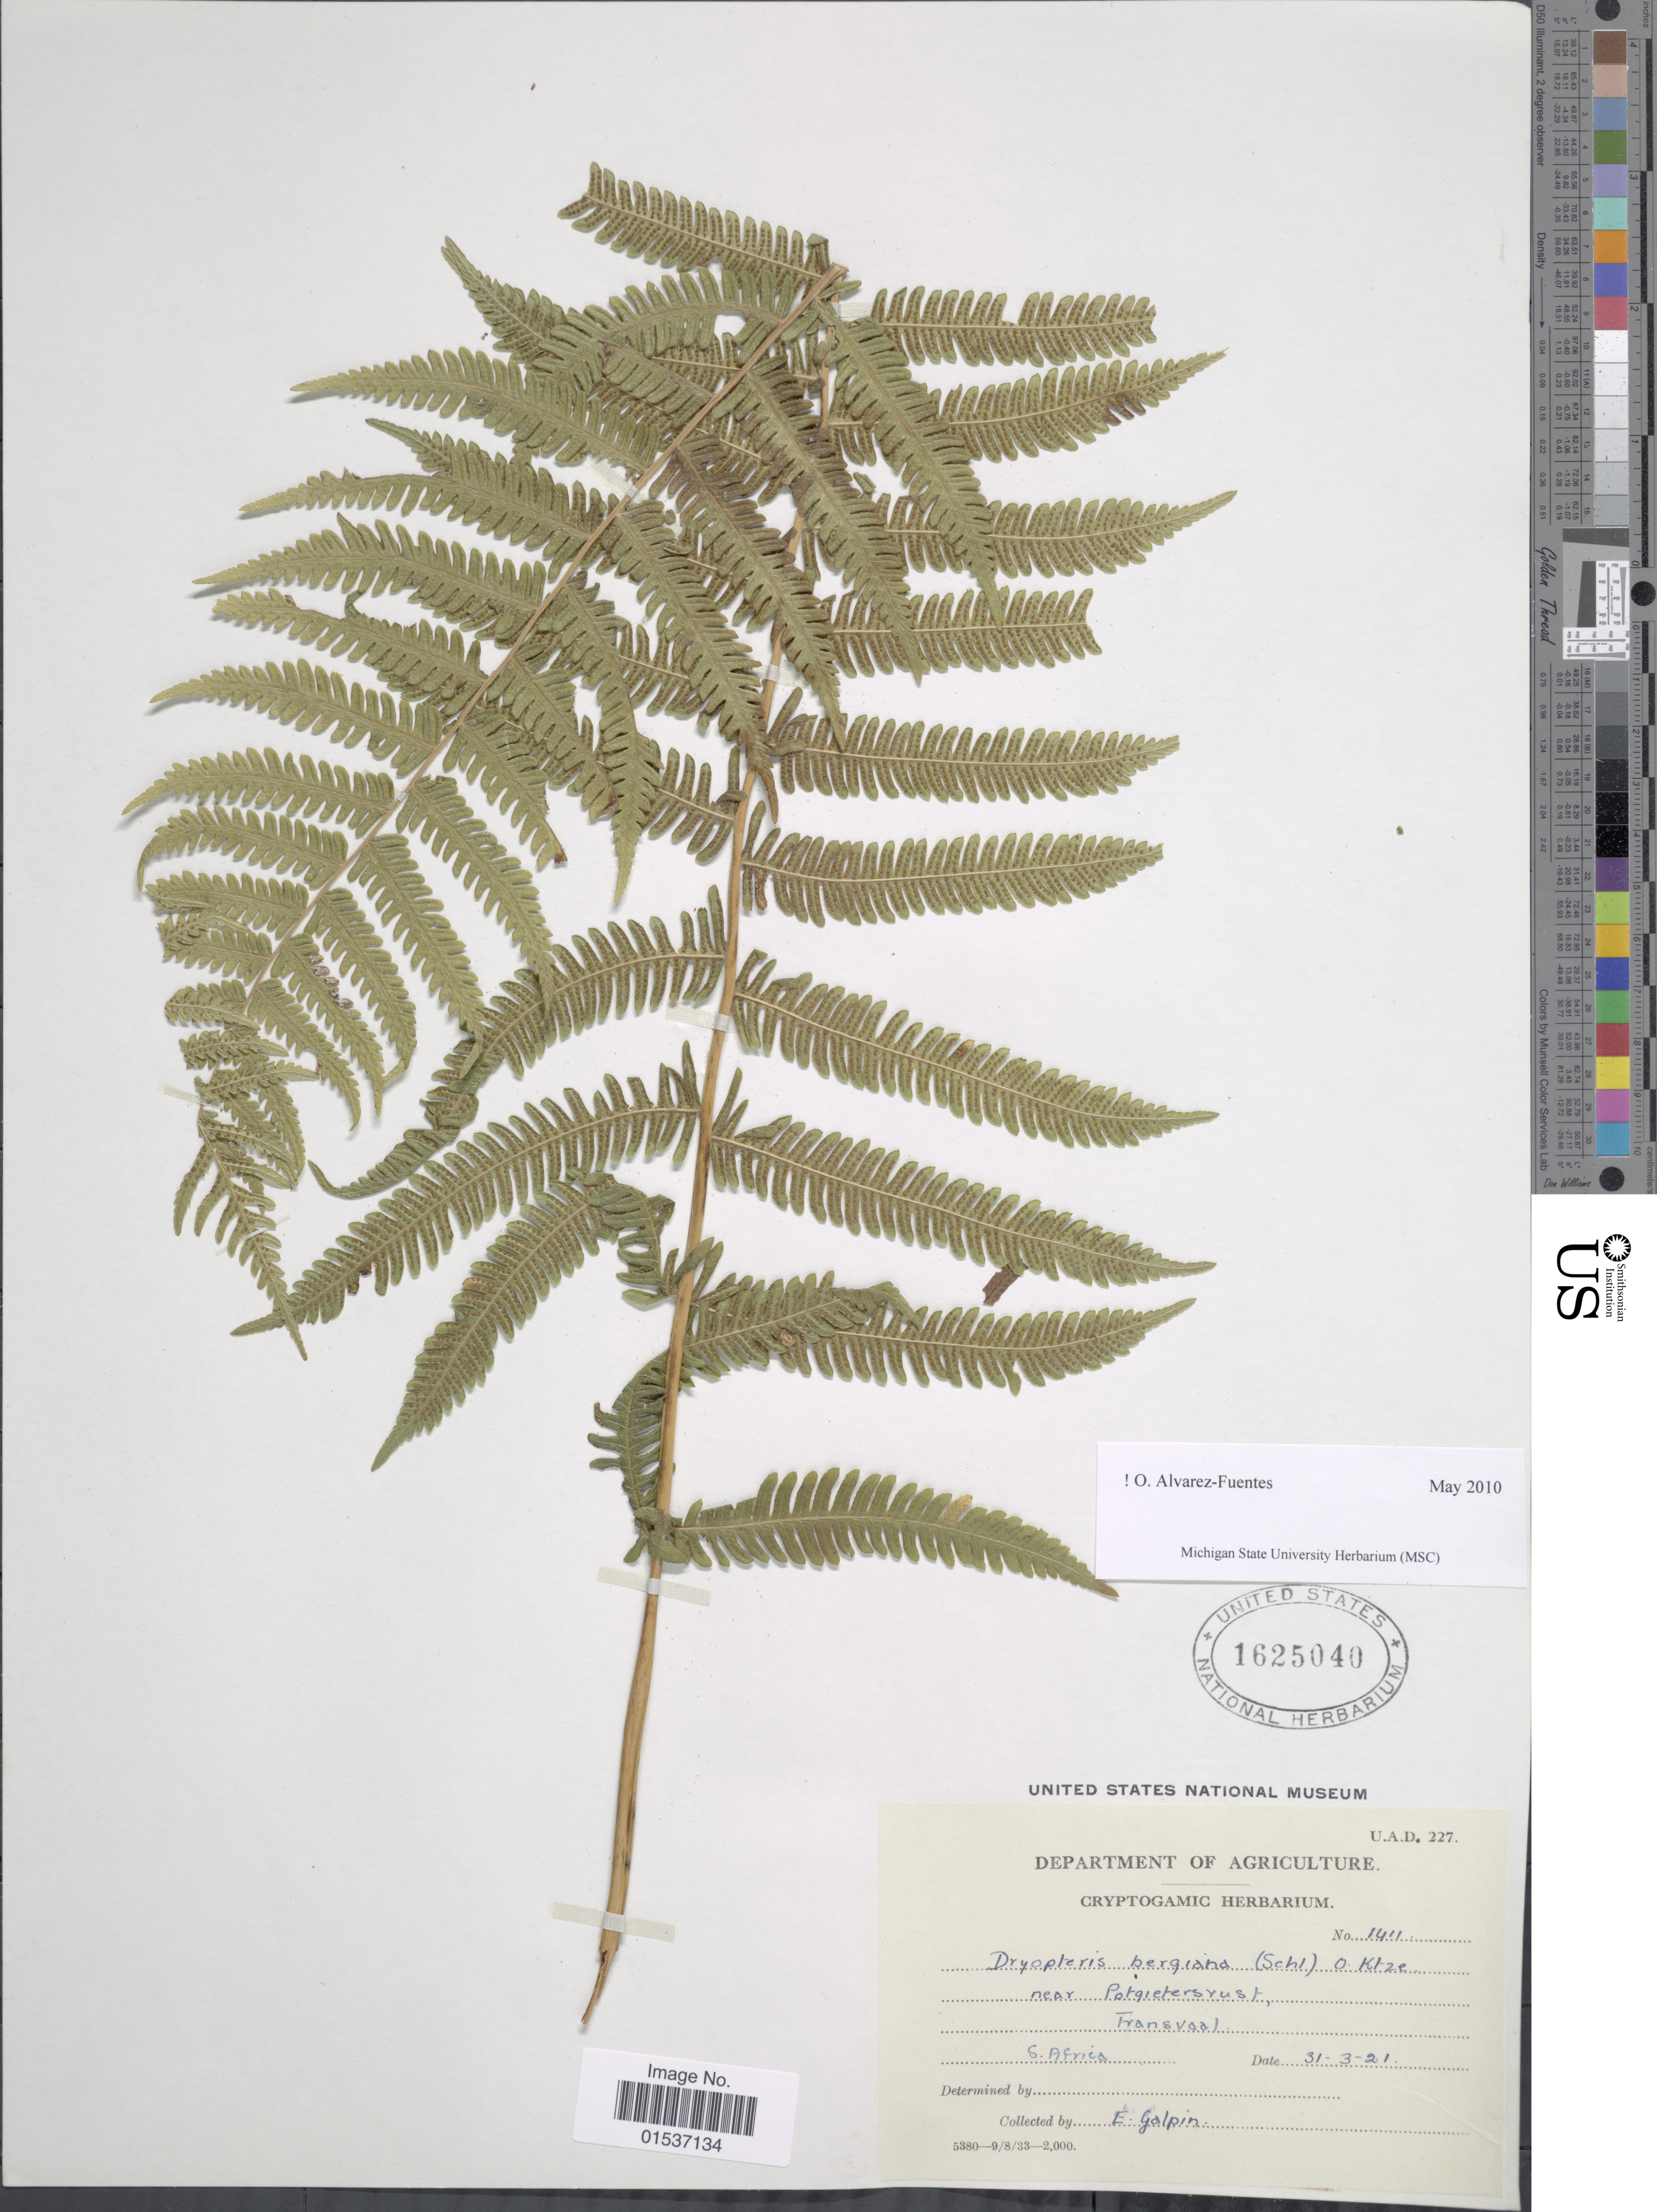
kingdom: Plantae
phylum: Tracheophyta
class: Polypodiopsida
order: Polypodiales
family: Thelypteridaceae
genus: Thelypteris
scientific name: Thelypteris bergiana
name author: (Schltdl.) Ching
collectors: E. Galpin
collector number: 1411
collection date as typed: Transcribed d/m/y: 31/3/21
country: South Africa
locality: Near Potgietersyust, Transvaal, S. Africa.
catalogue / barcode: US 1625040